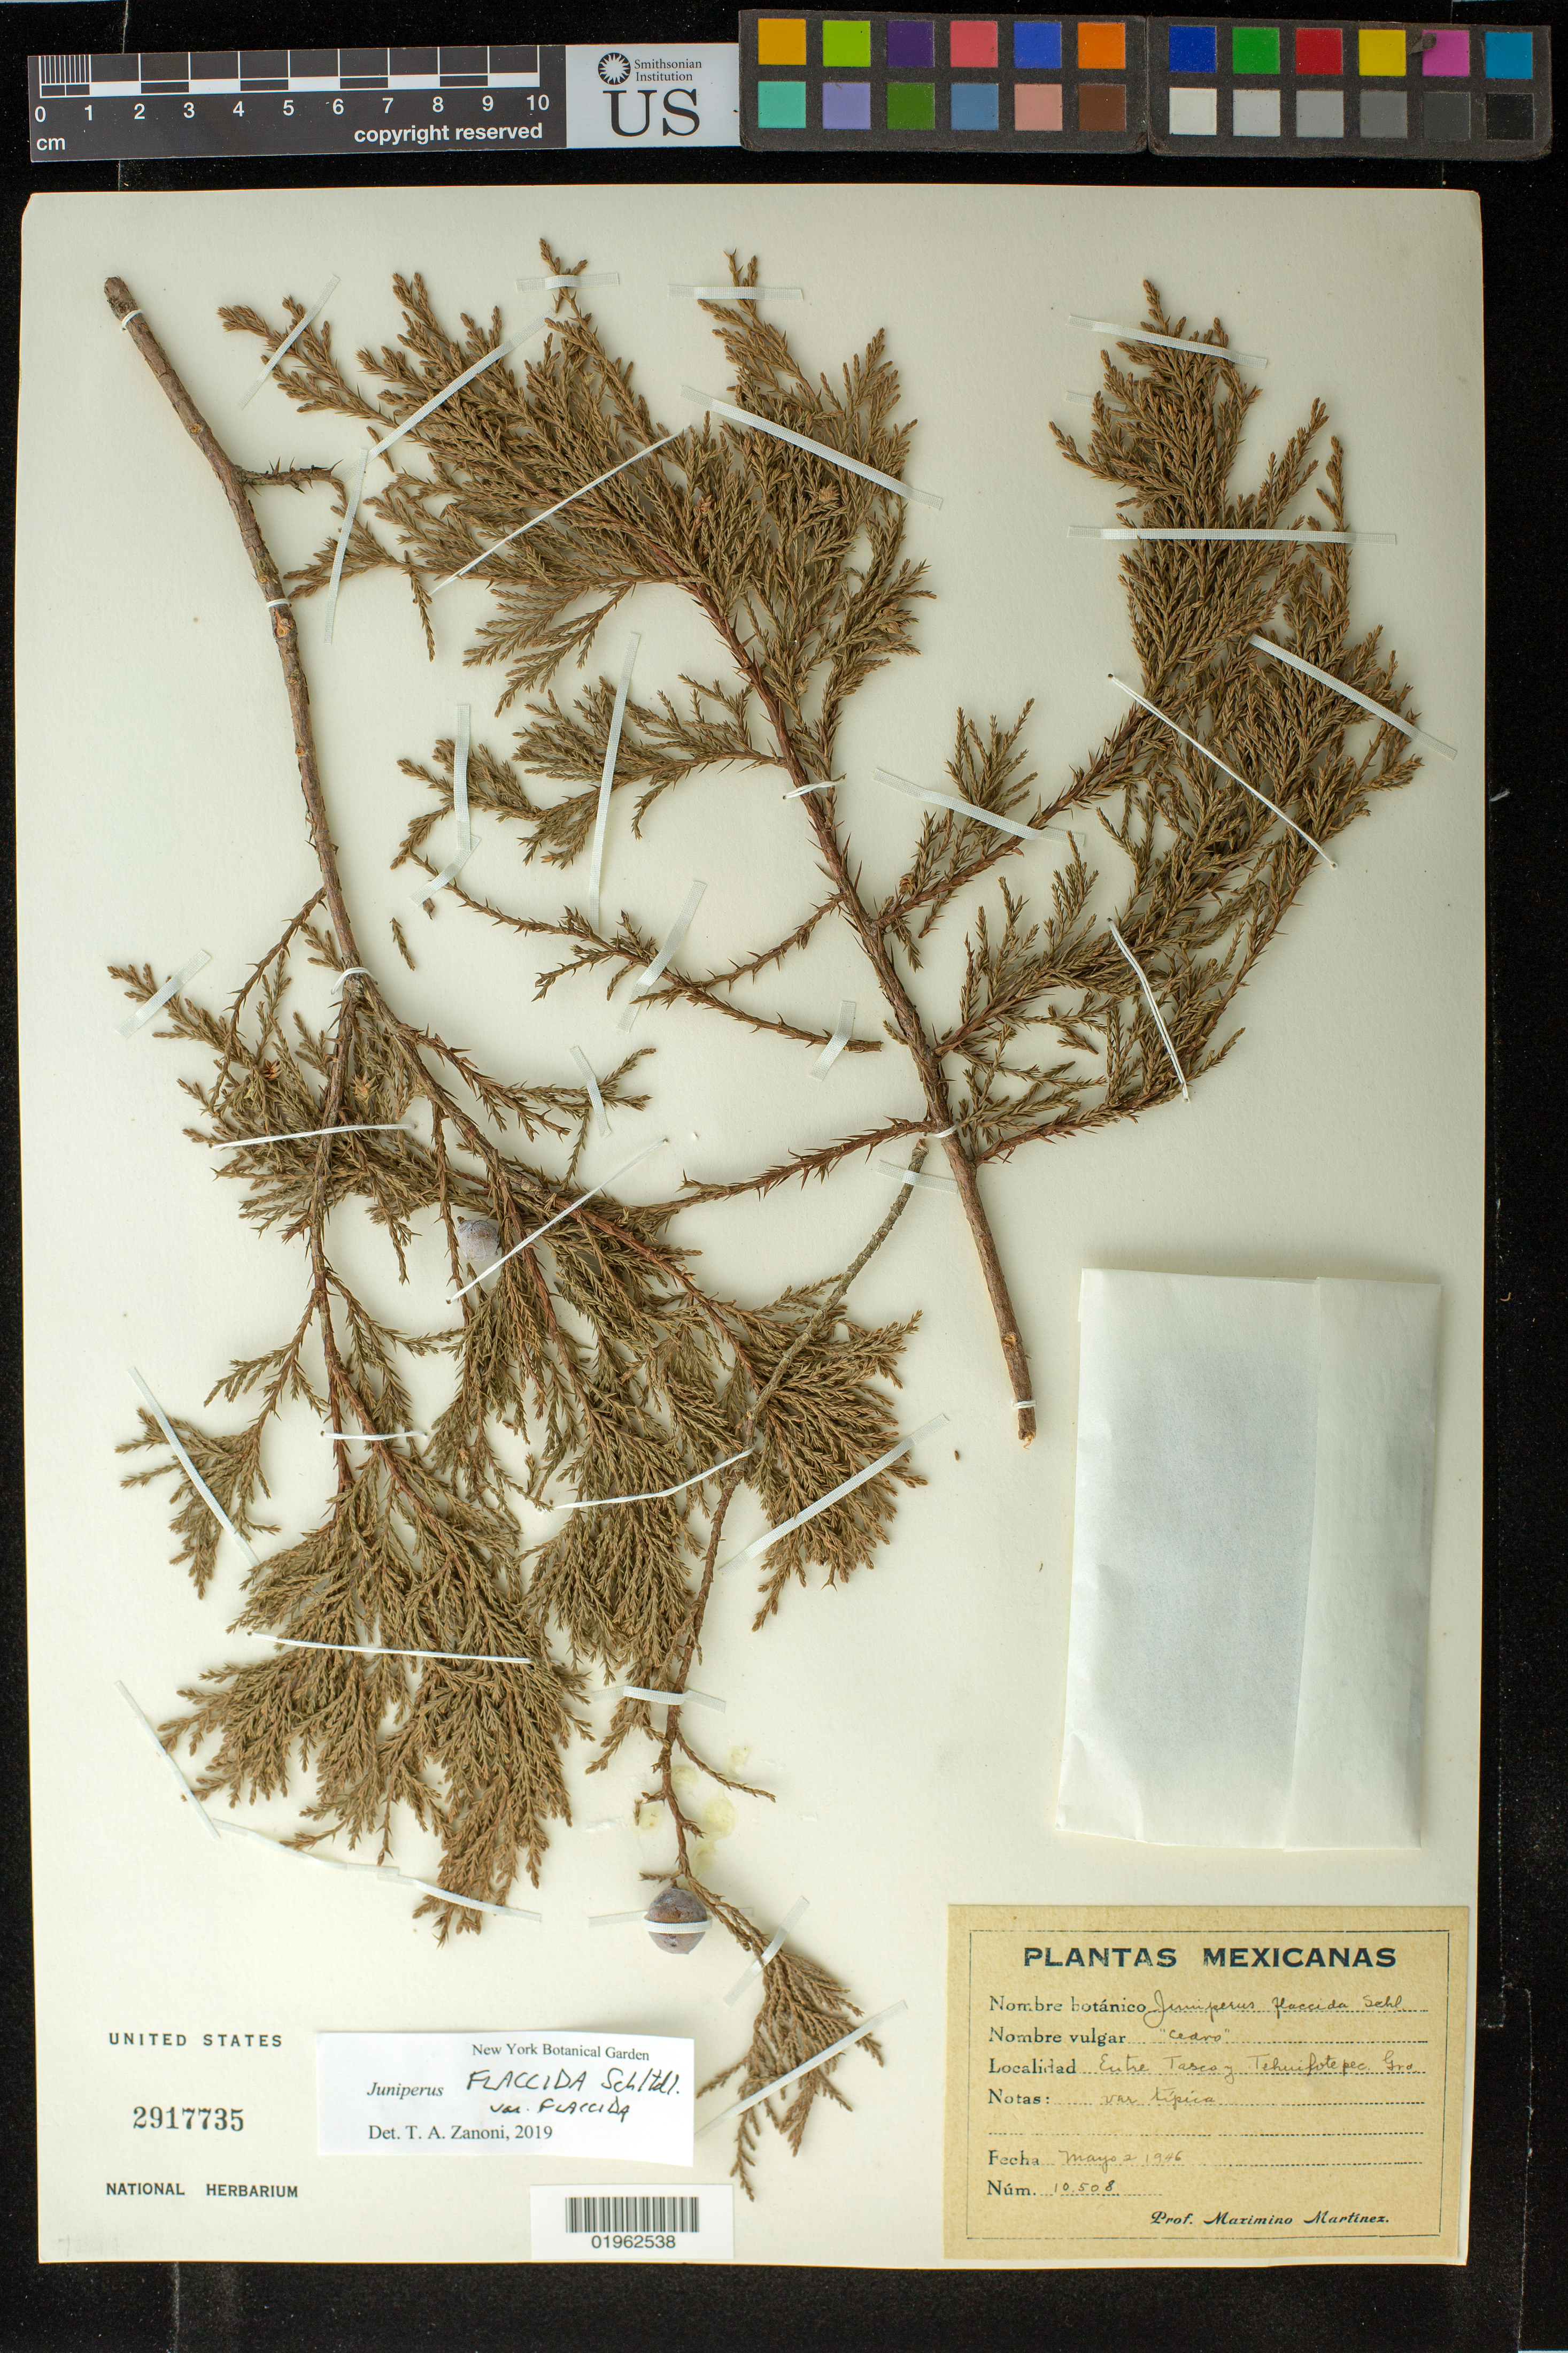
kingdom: Plantae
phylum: Tracheophyta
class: Pinopsida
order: Pinales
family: Cupressaceae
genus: Juniperus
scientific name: Juniperus flaccida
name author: Schltdl.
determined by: Zanoni, T. A., (NY), New York Botanical Garden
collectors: M. Martinez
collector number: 10508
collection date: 1946-05-02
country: Mexico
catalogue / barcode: US 2917735